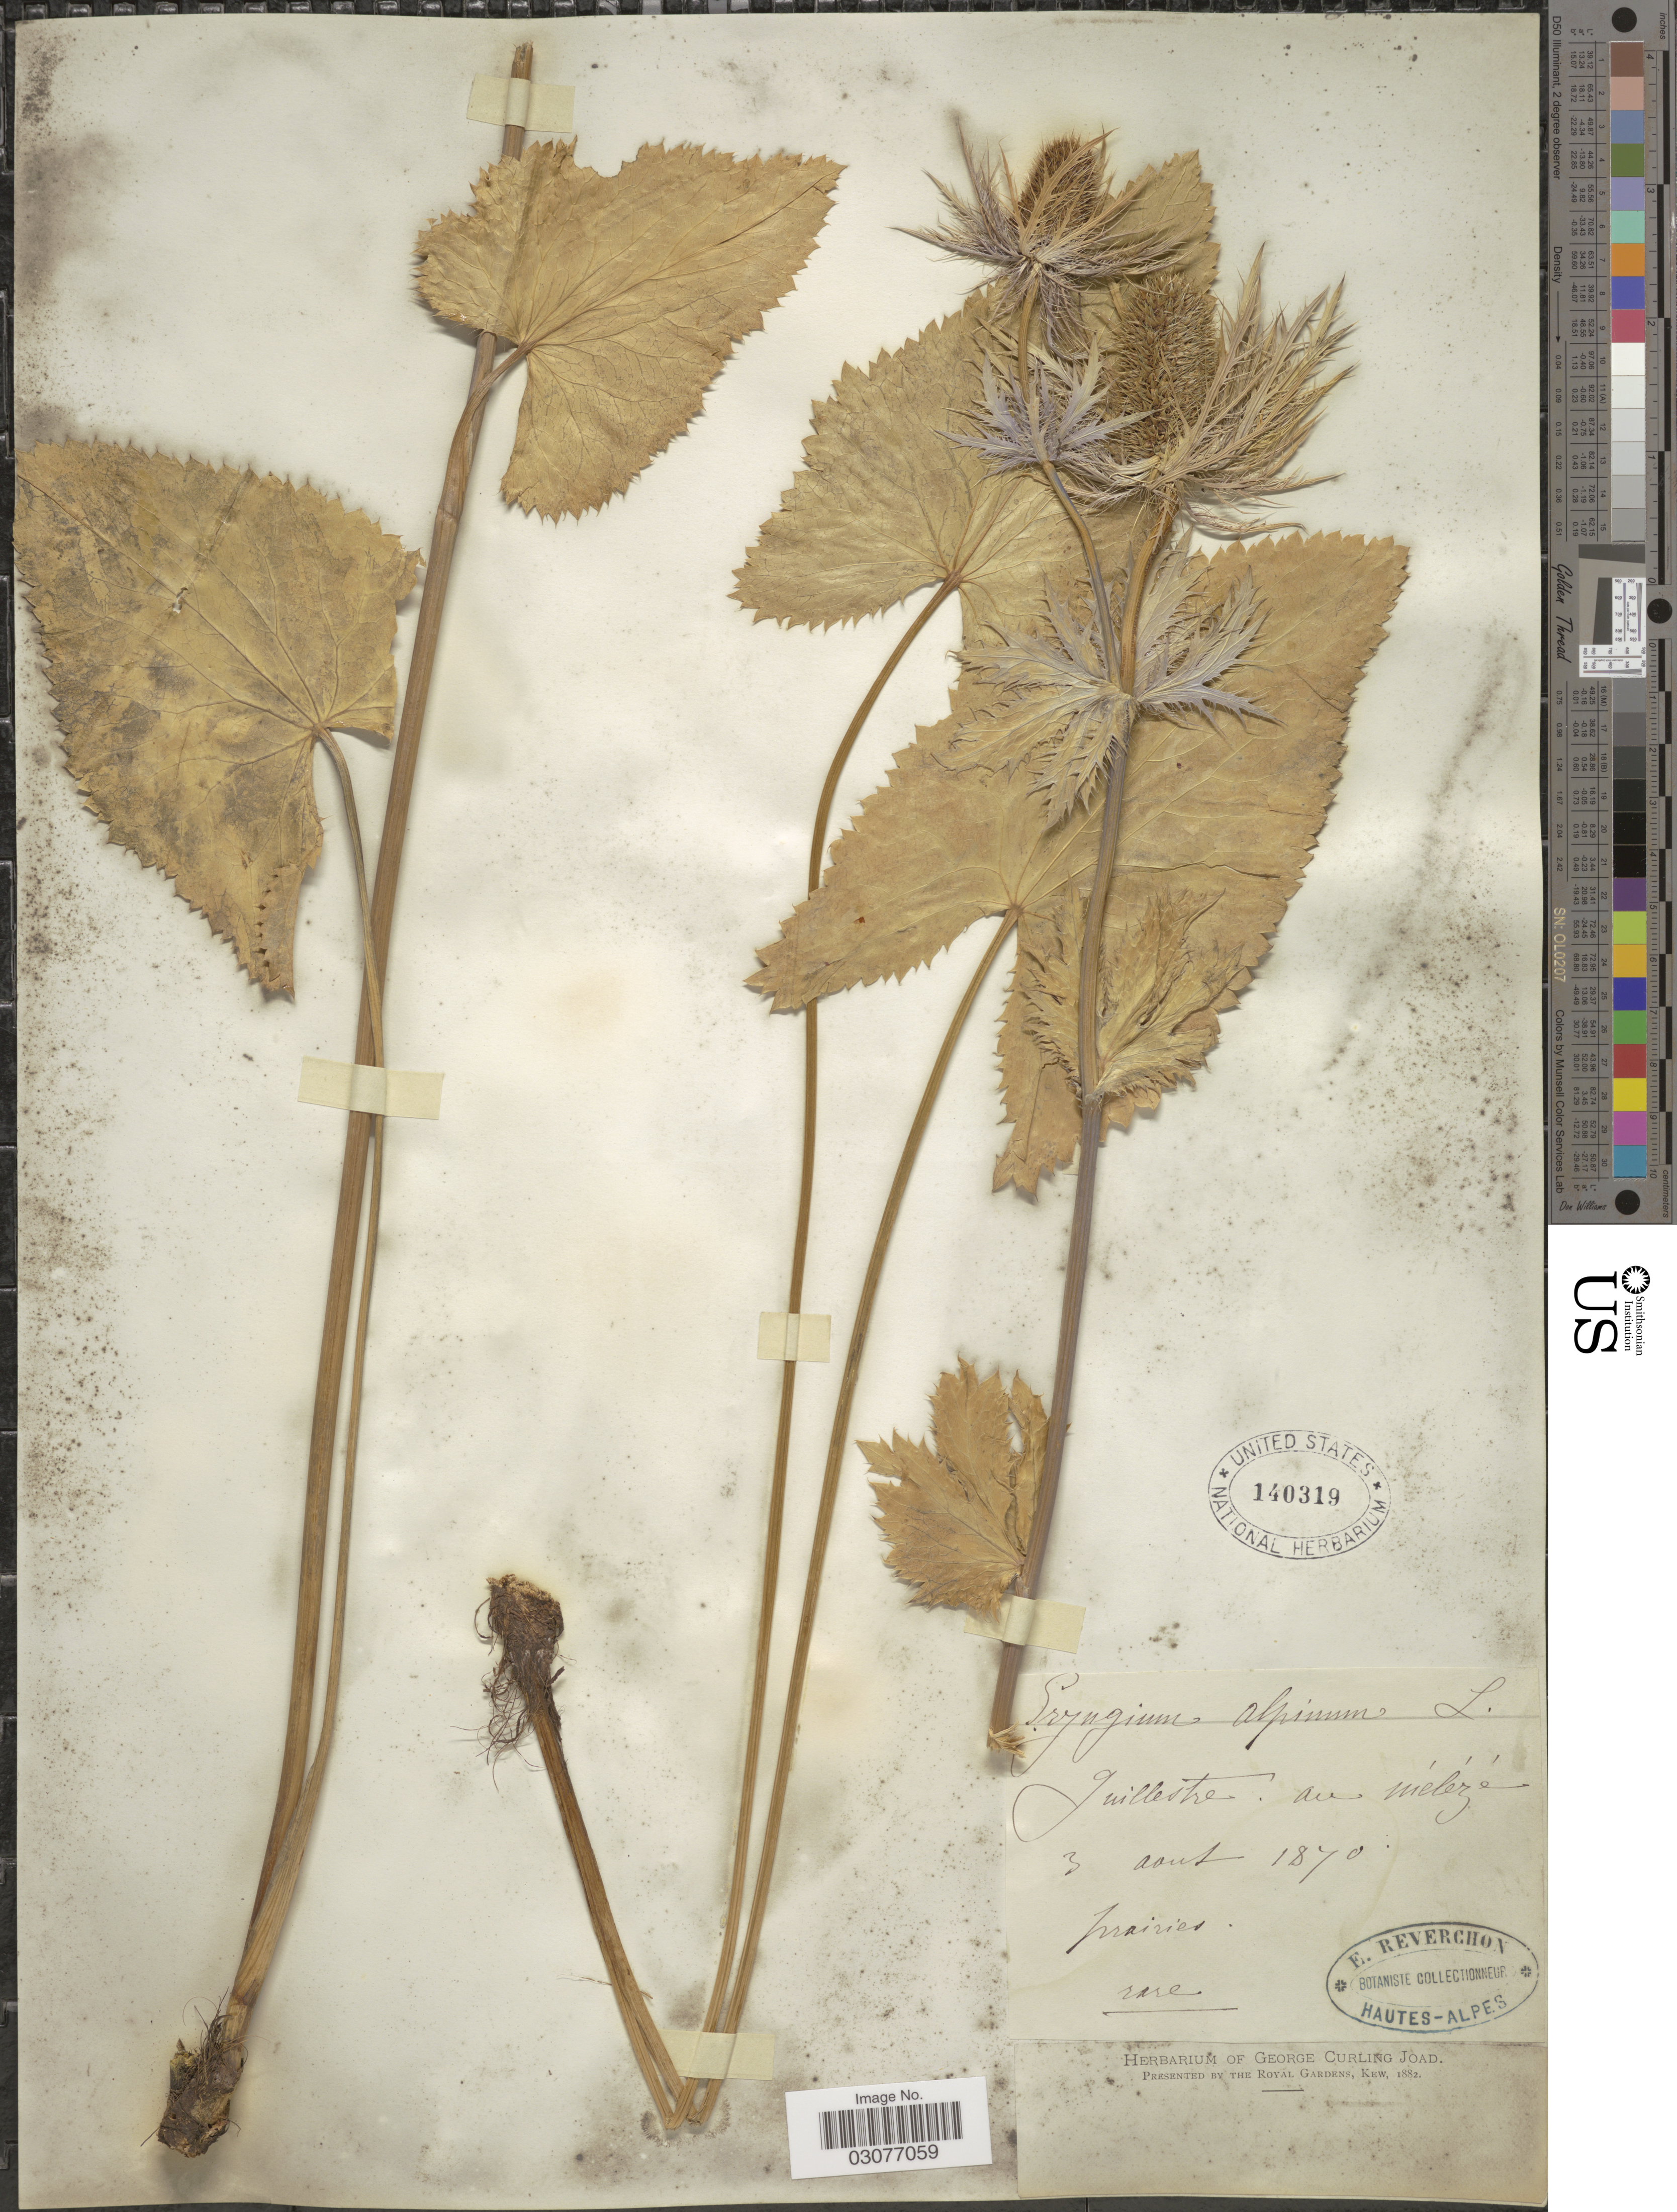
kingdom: Plantae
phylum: Tracheophyta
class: Magnoliopsida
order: Apiales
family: Apiaceae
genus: Eryngium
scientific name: Eryngium alpinum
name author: L.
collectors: E. Reverchon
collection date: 1870-08-03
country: France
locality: Guillestre au Mélézé.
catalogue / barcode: US 140319